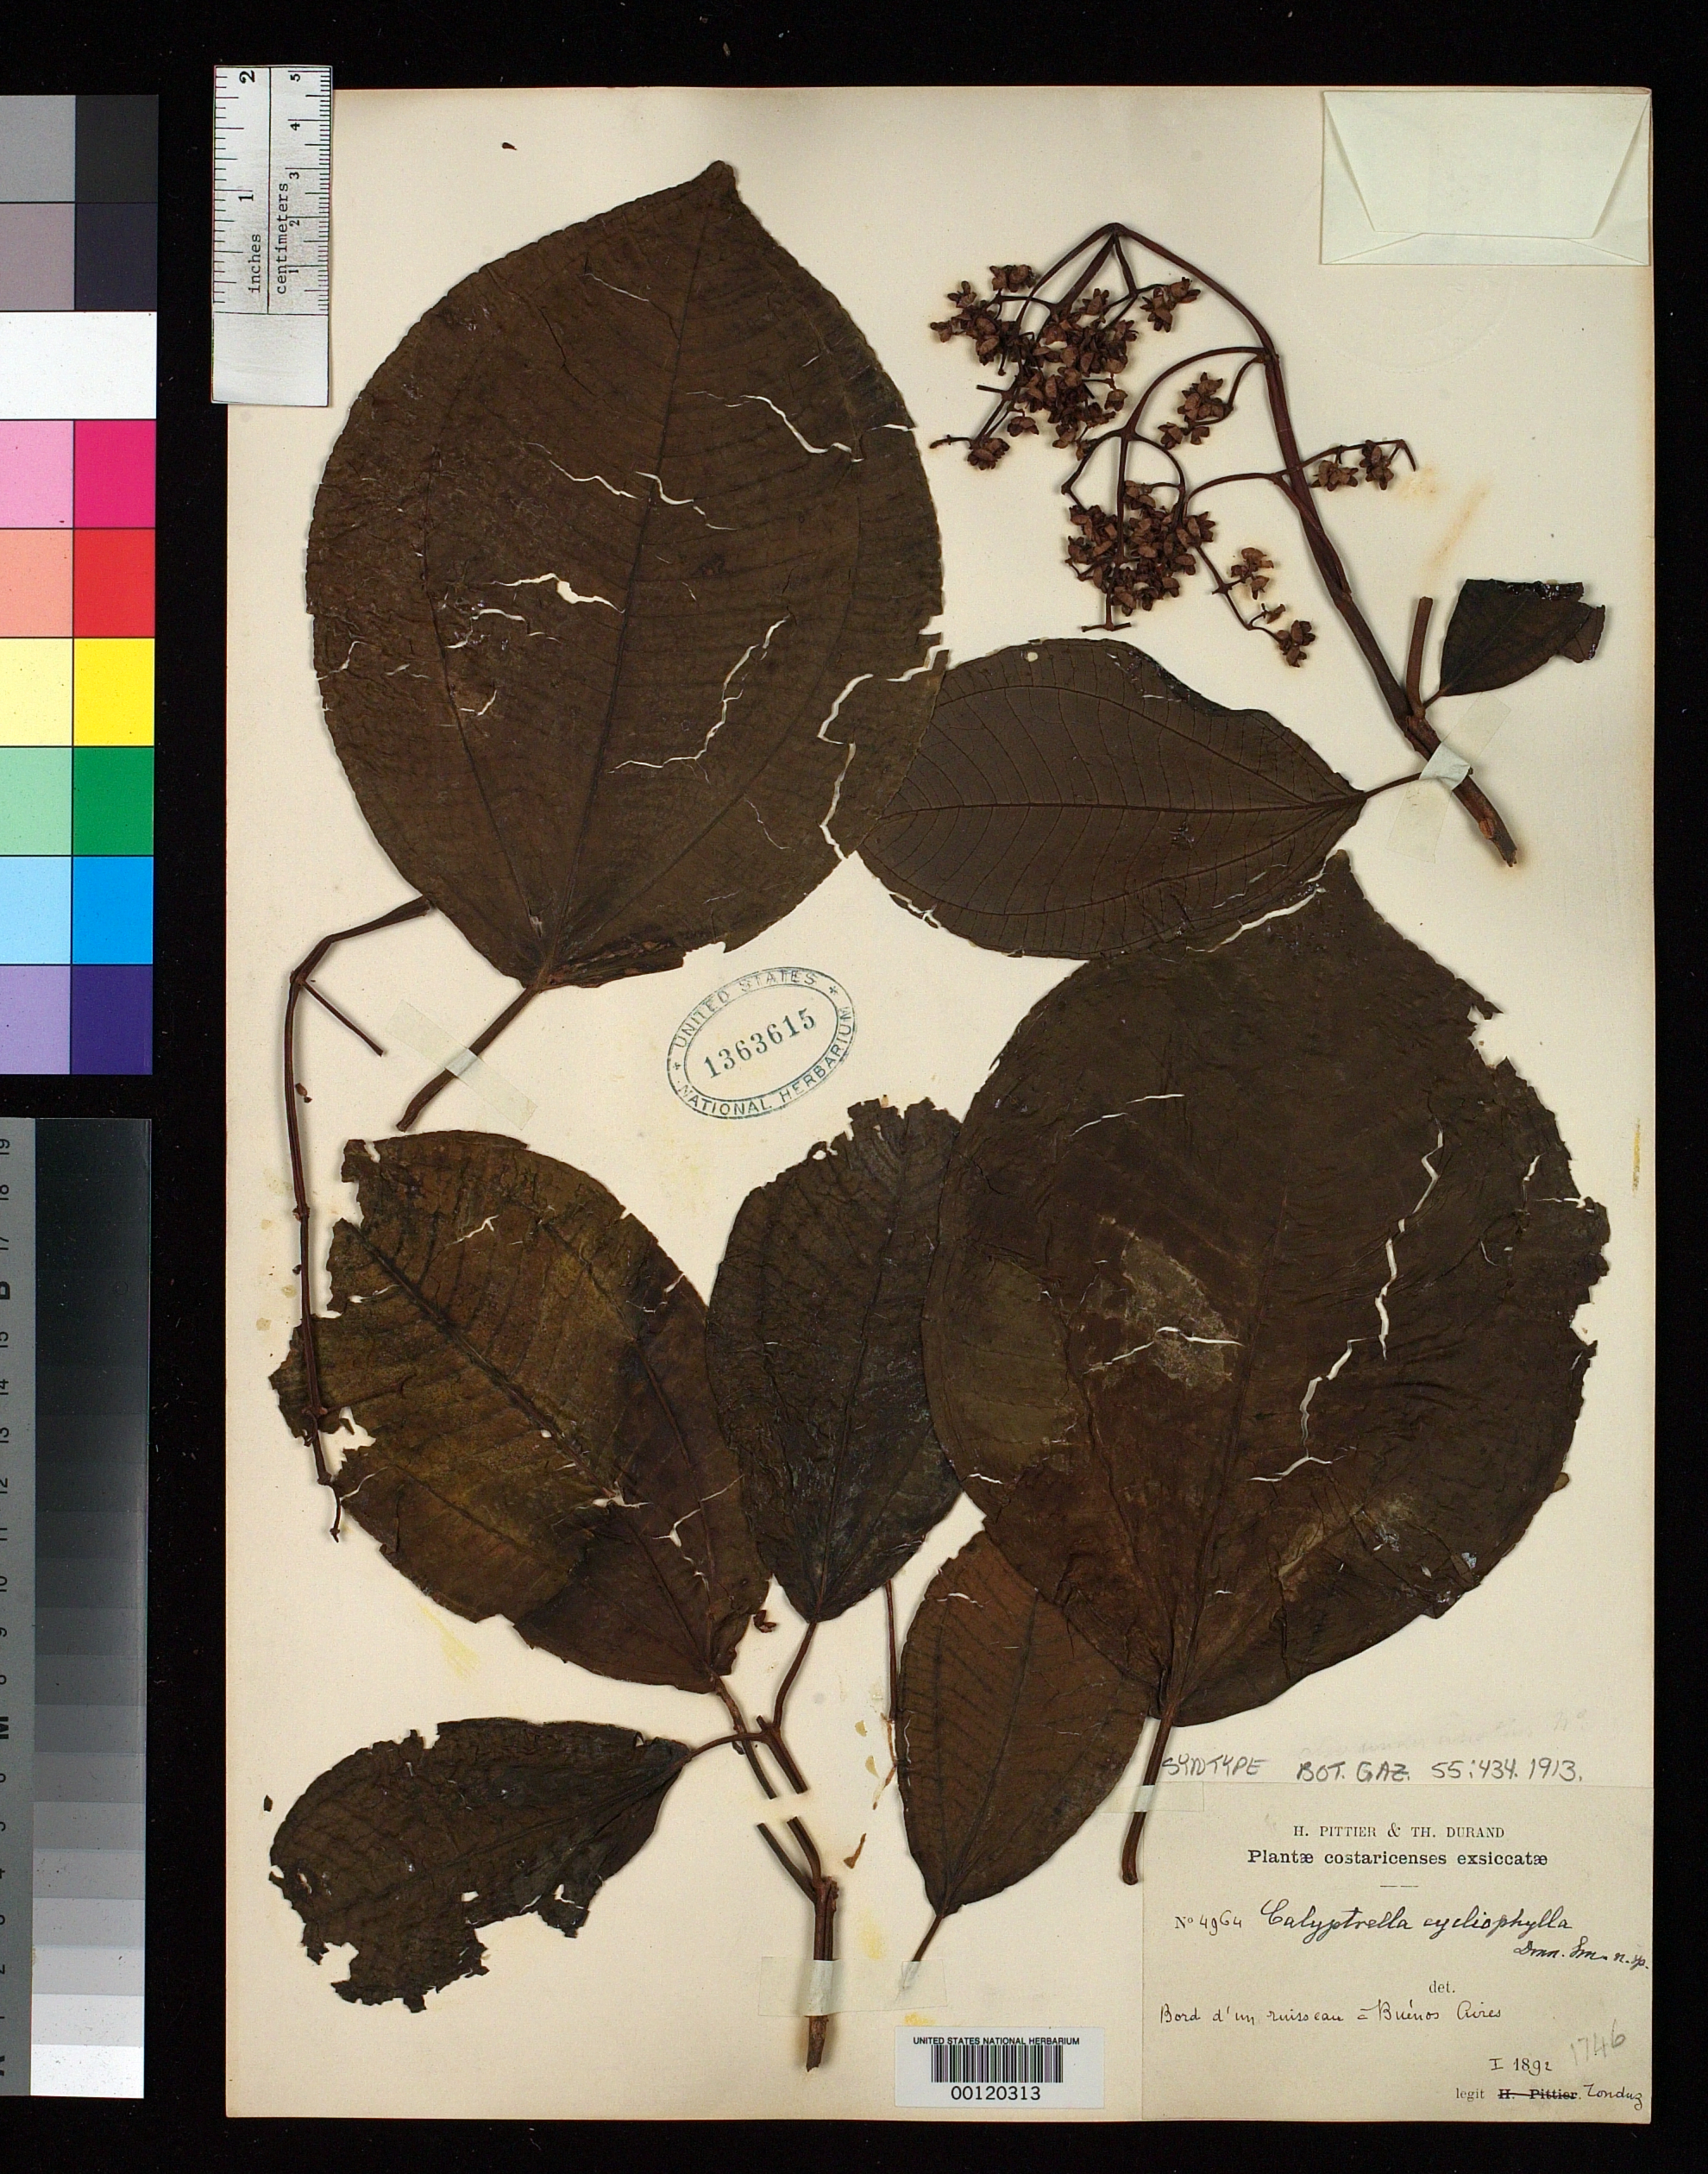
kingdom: Plantae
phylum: Tracheophyta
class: Magnoliopsida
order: Myrtales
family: Melastomataceae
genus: Calyptrella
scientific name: Calyptrella cycliophylla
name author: Donn. Sm.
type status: Syntype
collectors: A. Tonduz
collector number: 4964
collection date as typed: Jan 1892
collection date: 1892-01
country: Costa Rica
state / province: Puntarenas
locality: Prope Buenos Aires.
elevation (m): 280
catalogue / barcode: US 1363615